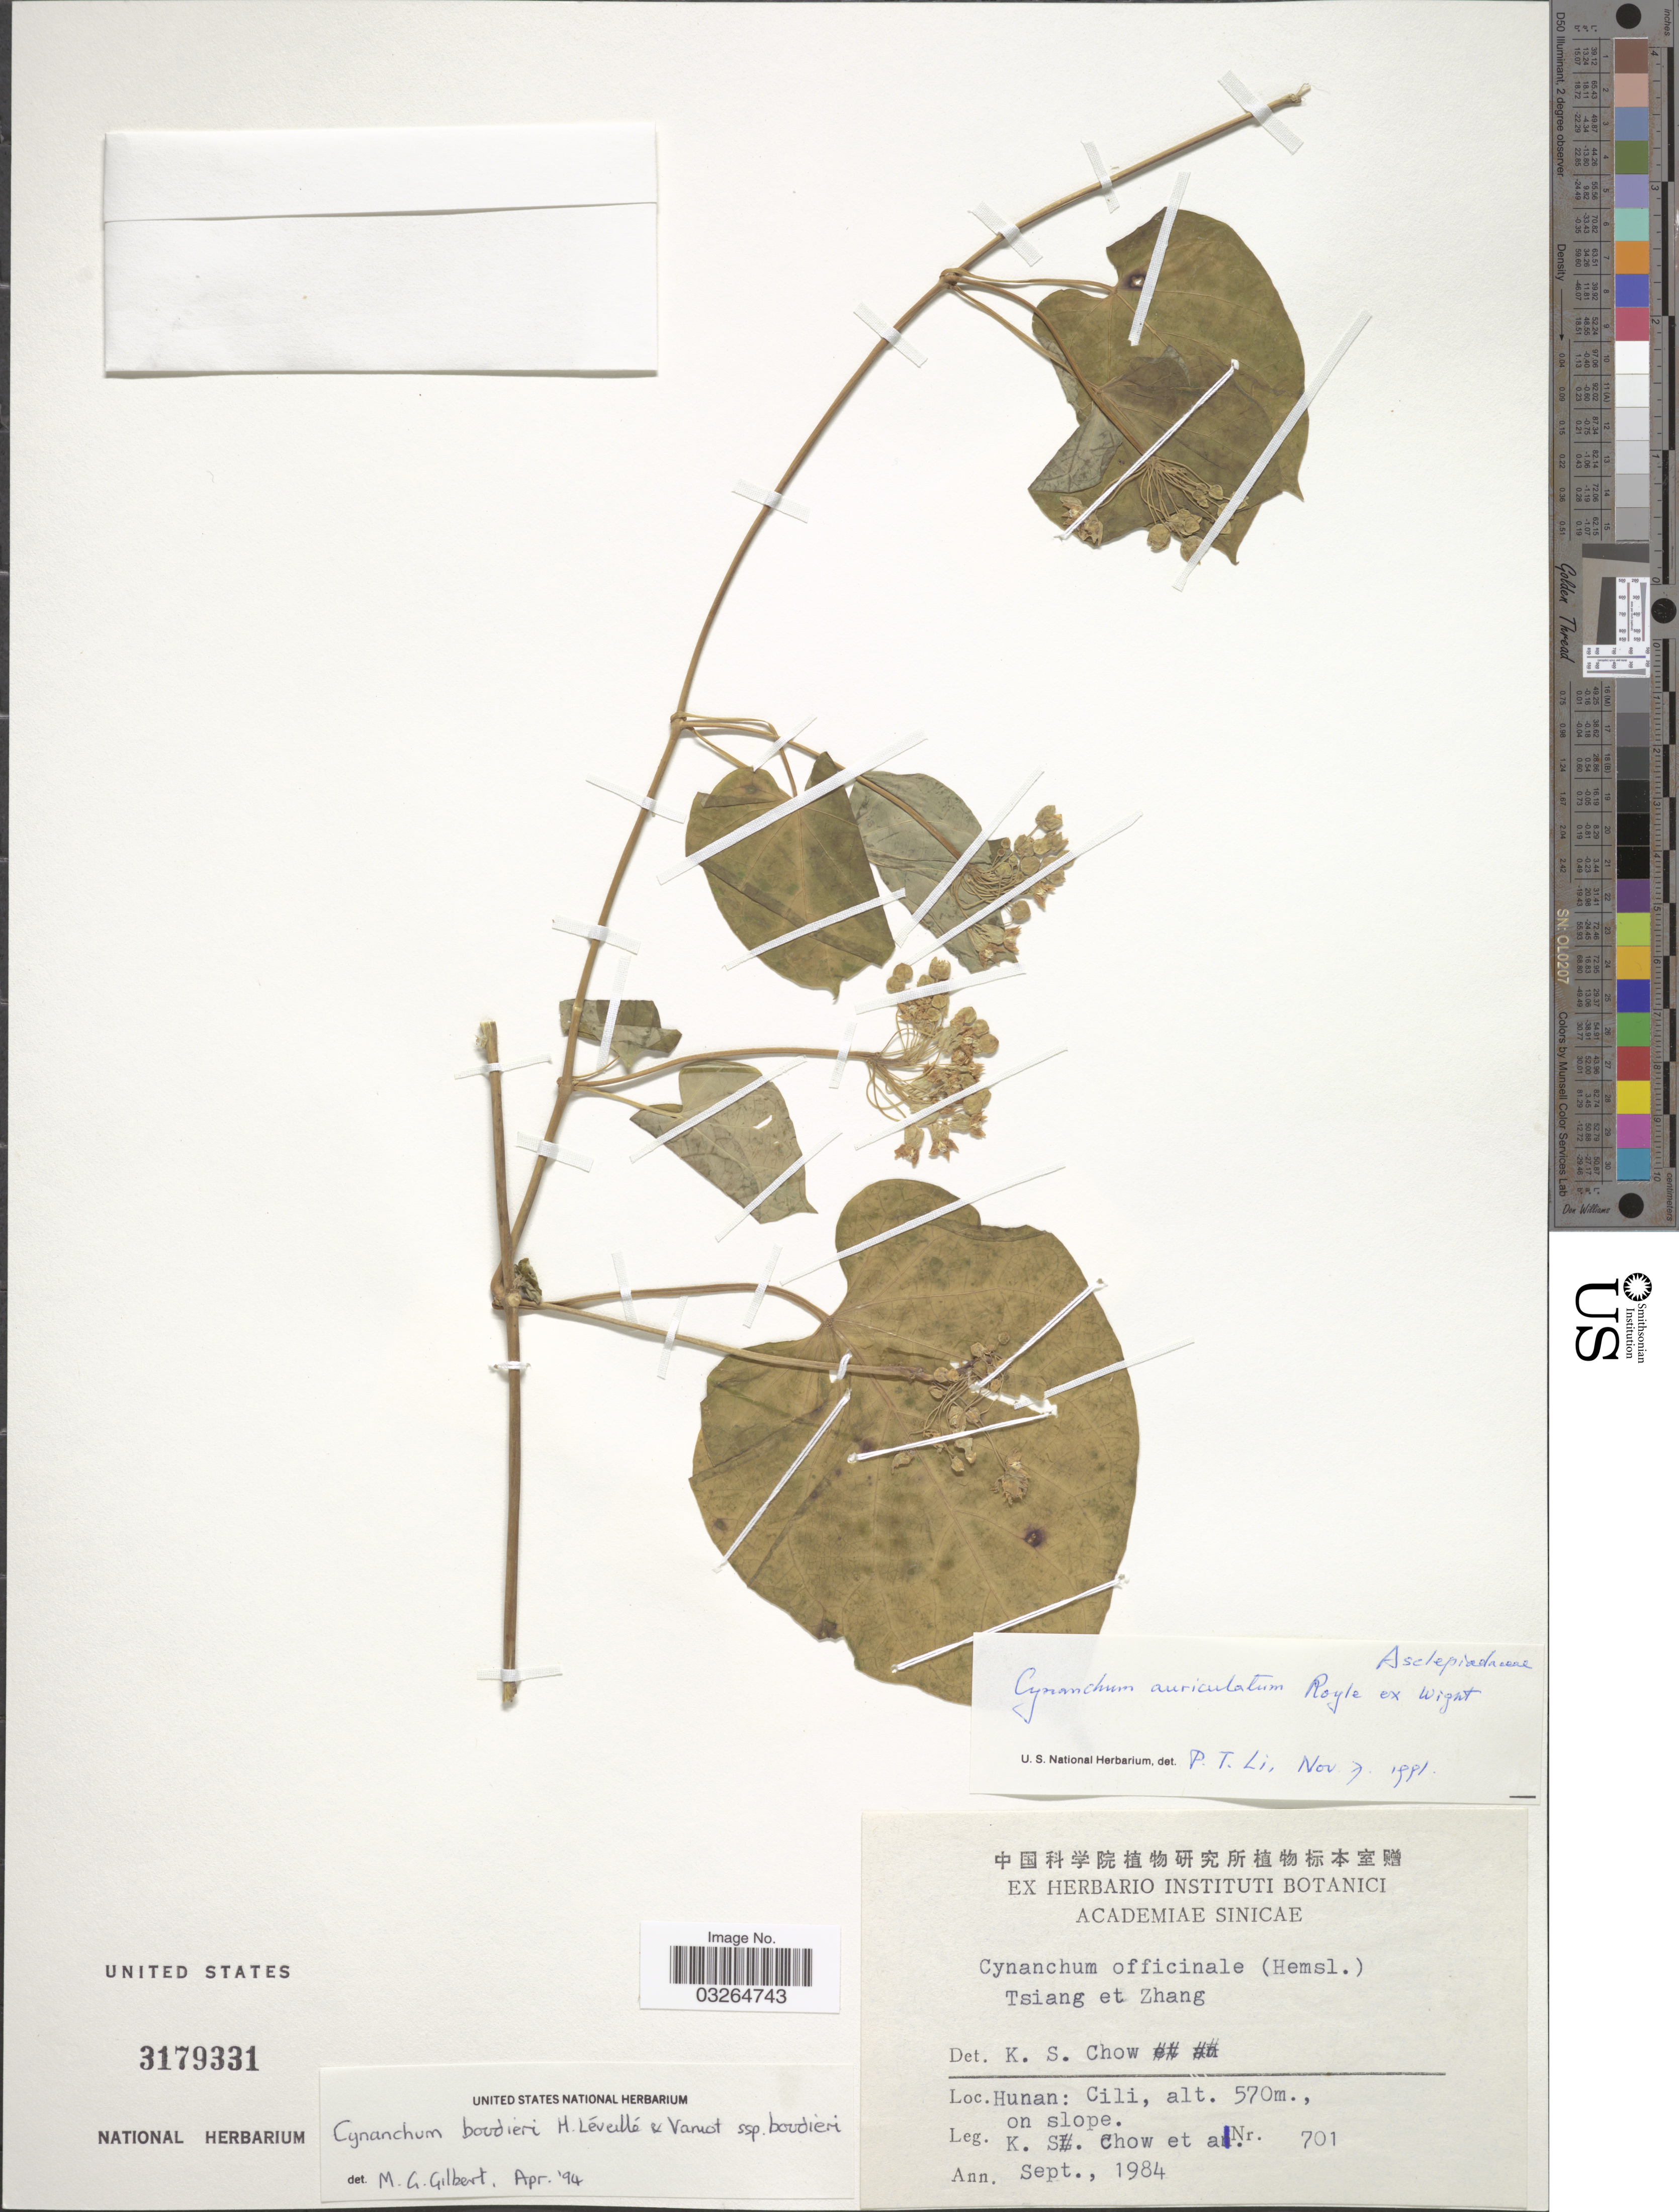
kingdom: Plantae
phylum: Tracheophyta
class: Magnoliopsida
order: Gentianales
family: Apocynaceae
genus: Cynanchum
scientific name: Cynanchum boudieri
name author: H. Lév. & Vaniot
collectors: K. Chow & et al.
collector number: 701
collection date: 1984-09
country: China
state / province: Hunan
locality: Cili.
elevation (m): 570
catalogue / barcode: US 3179331